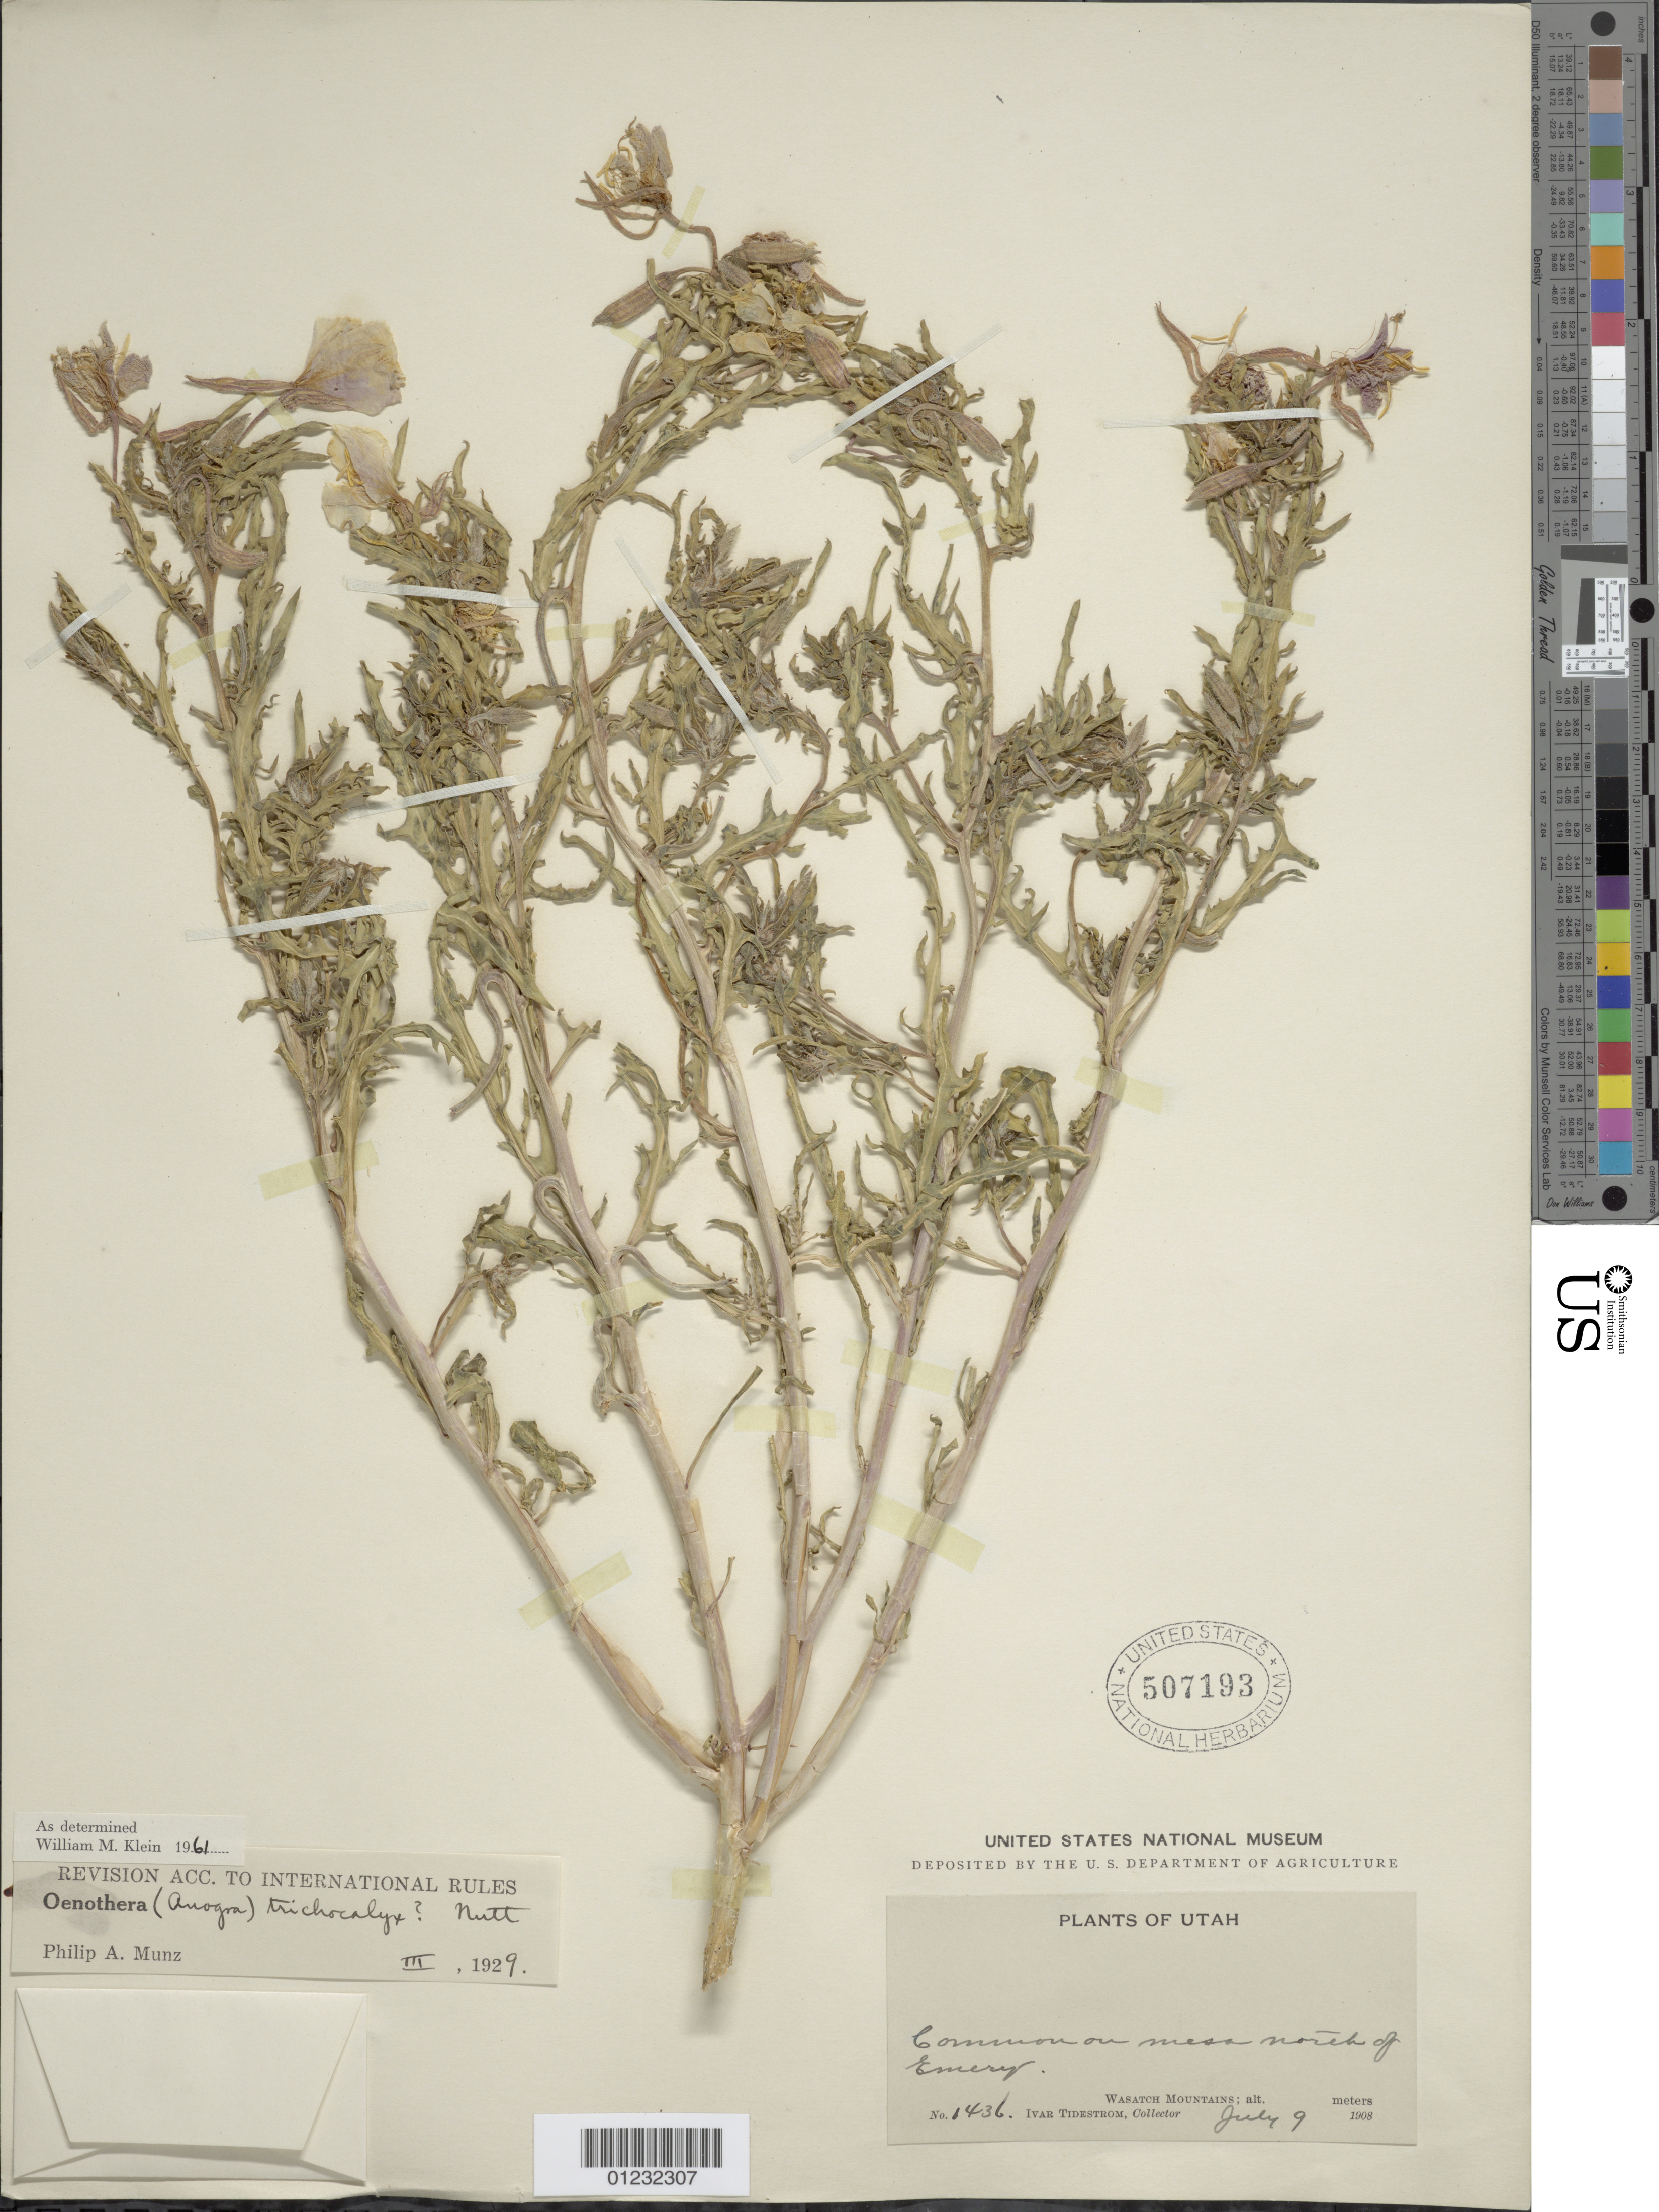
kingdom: Plantae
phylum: Tracheophyta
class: Magnoliopsida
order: Myrtales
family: Onagraceae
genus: Oenothera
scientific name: Oenothera pallida subsp. trichocalyx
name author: (Nutt.) Munz & W.M. Klein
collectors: I. F. Tidestrom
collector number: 1436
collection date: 1908-07-09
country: United States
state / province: Utah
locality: On mesa north of Emery, Wasatch Mtns.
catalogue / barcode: US 507193